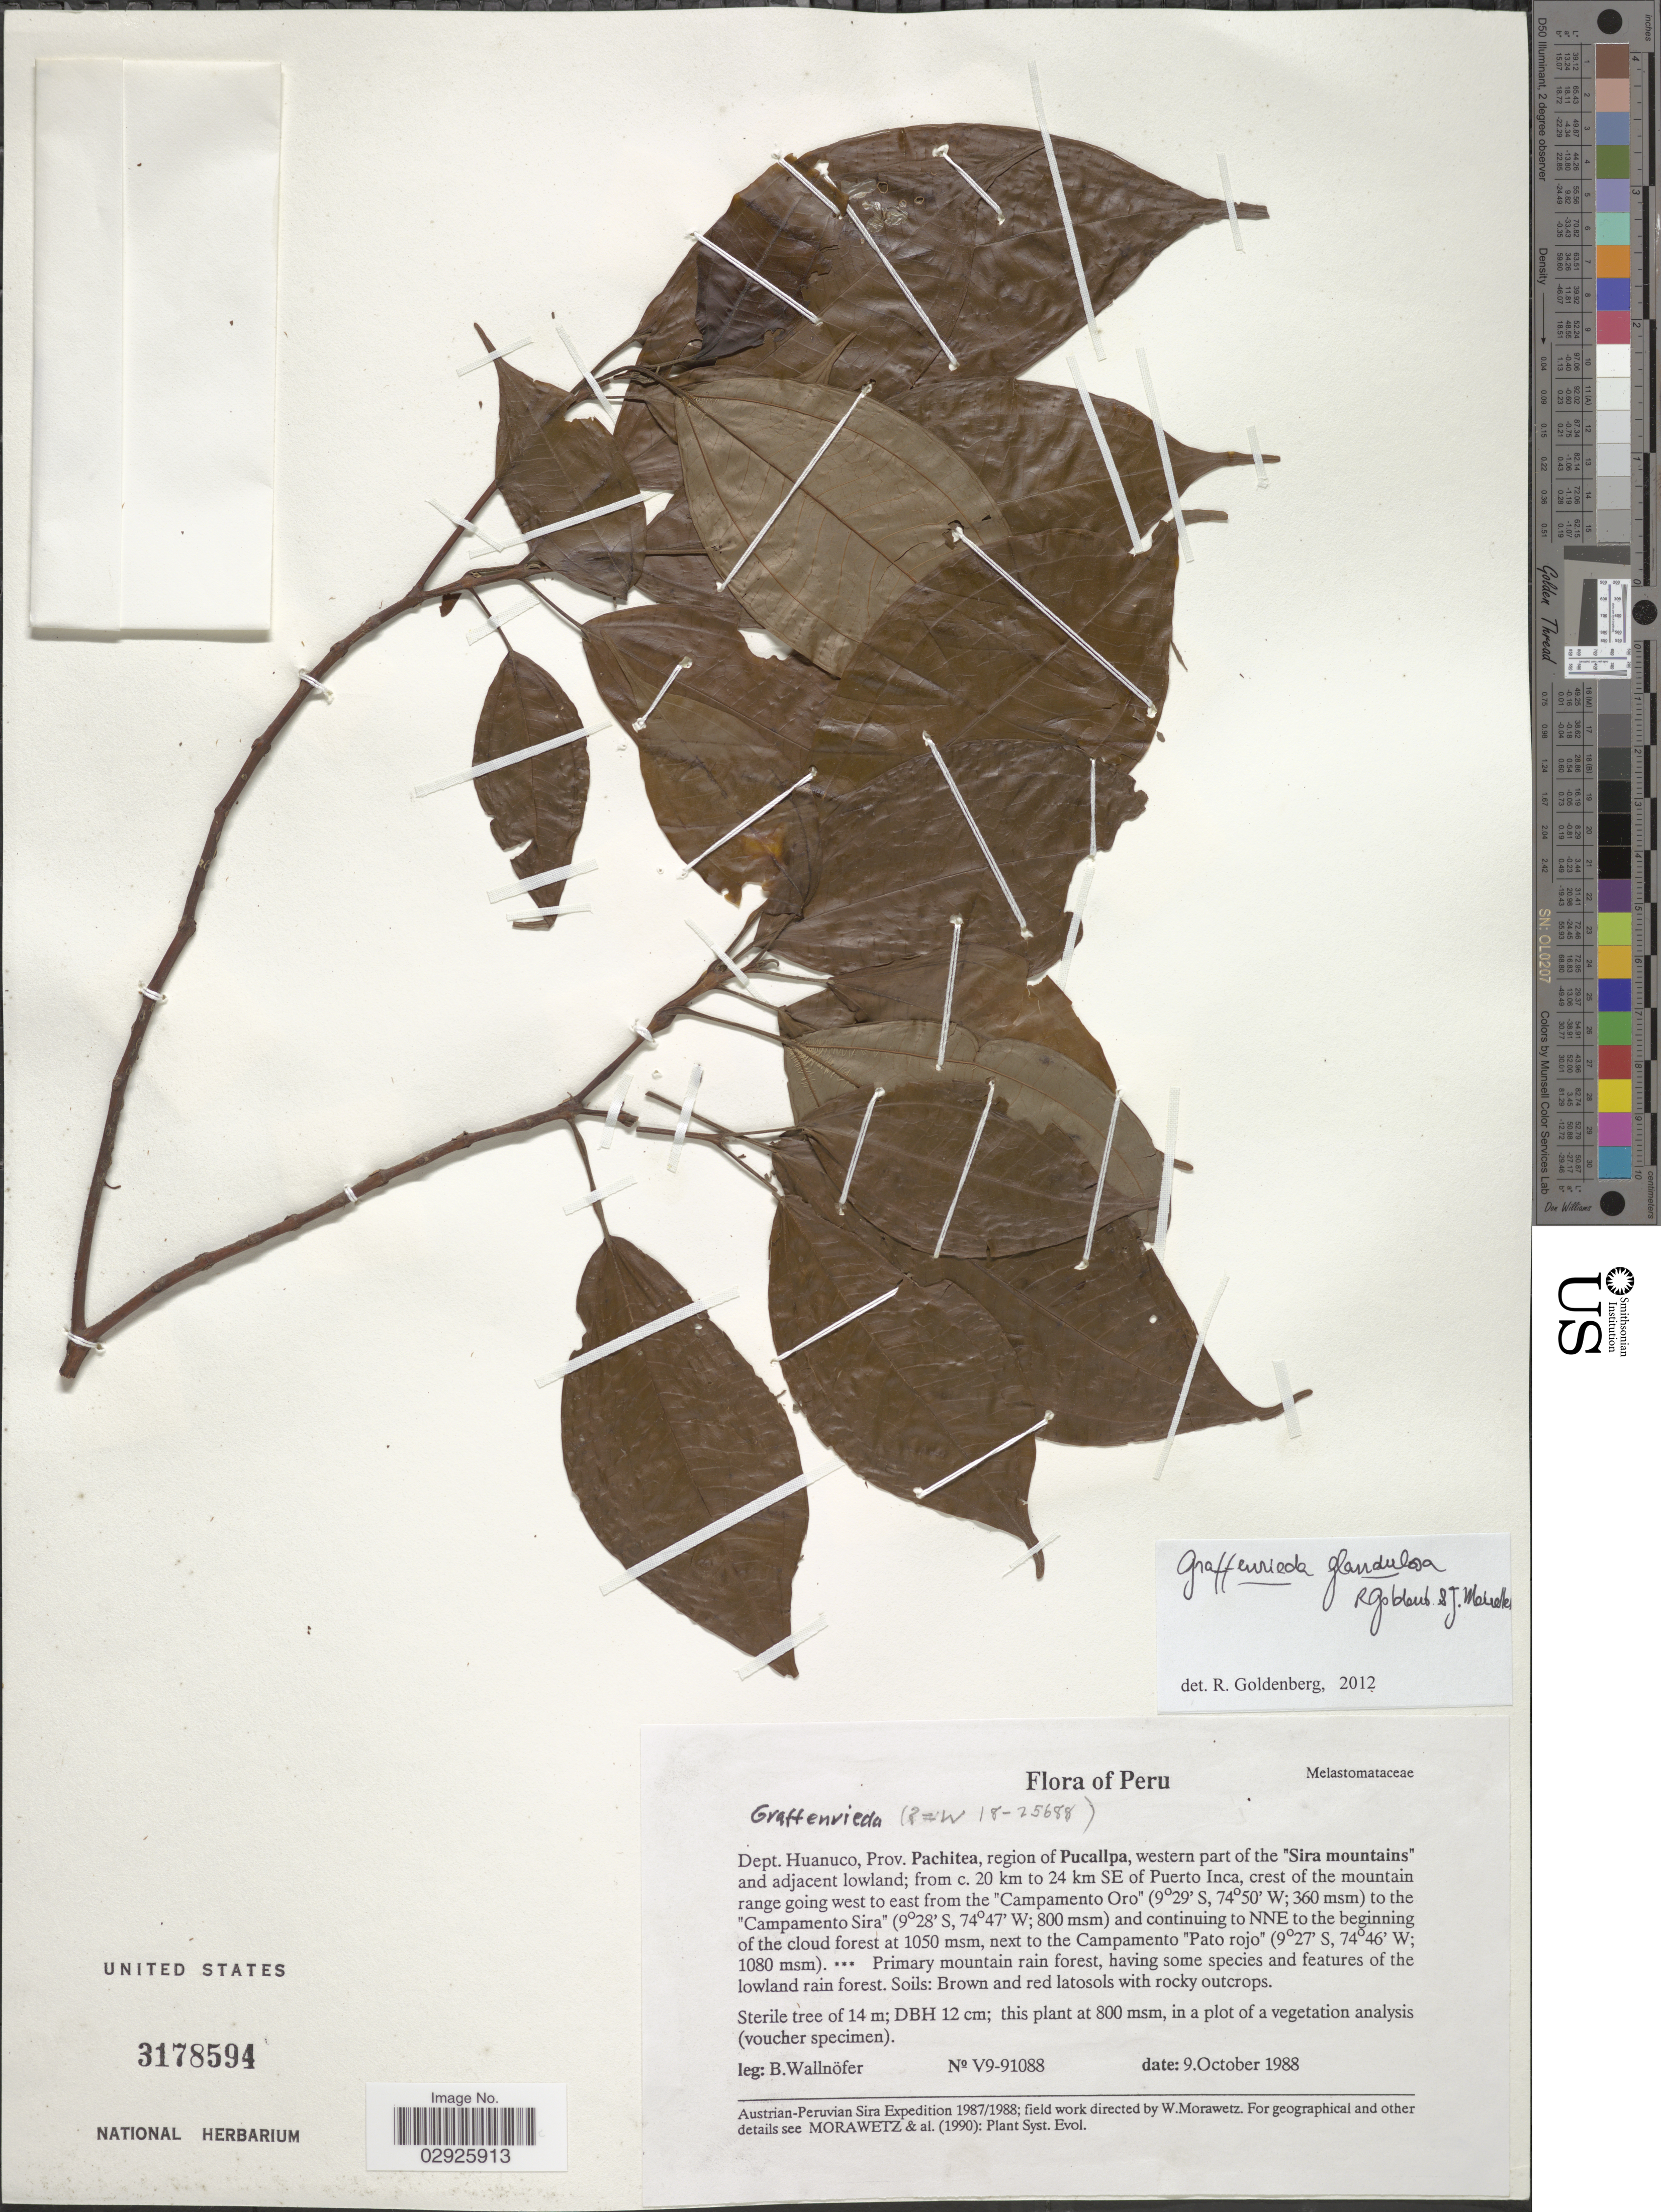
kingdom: Plantae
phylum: Tracheophyta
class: Magnoliopsida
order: Myrtales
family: Melastomataceae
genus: Graffenrieda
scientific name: Graffenrieda glandulosa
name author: R. Goldenb. & J. Meirelles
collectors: B. Wallnöfer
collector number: V9-91088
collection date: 1988-10-09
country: Peru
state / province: Huánuco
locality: Dept. Huanuco, Prov. Pachitea, region of Pucallpa, western part of the "Sira mountains" and adjacent lowland; from c. 20 km to 24 km SE of Puerto Inca, crest of the mountain range going west to east from the "Campamento Oro" to the "Campamento Sira" and continuing to NNE to the beginning of the cloud forest, next to Campamento "Pato rojo".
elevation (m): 800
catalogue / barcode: US 3178594